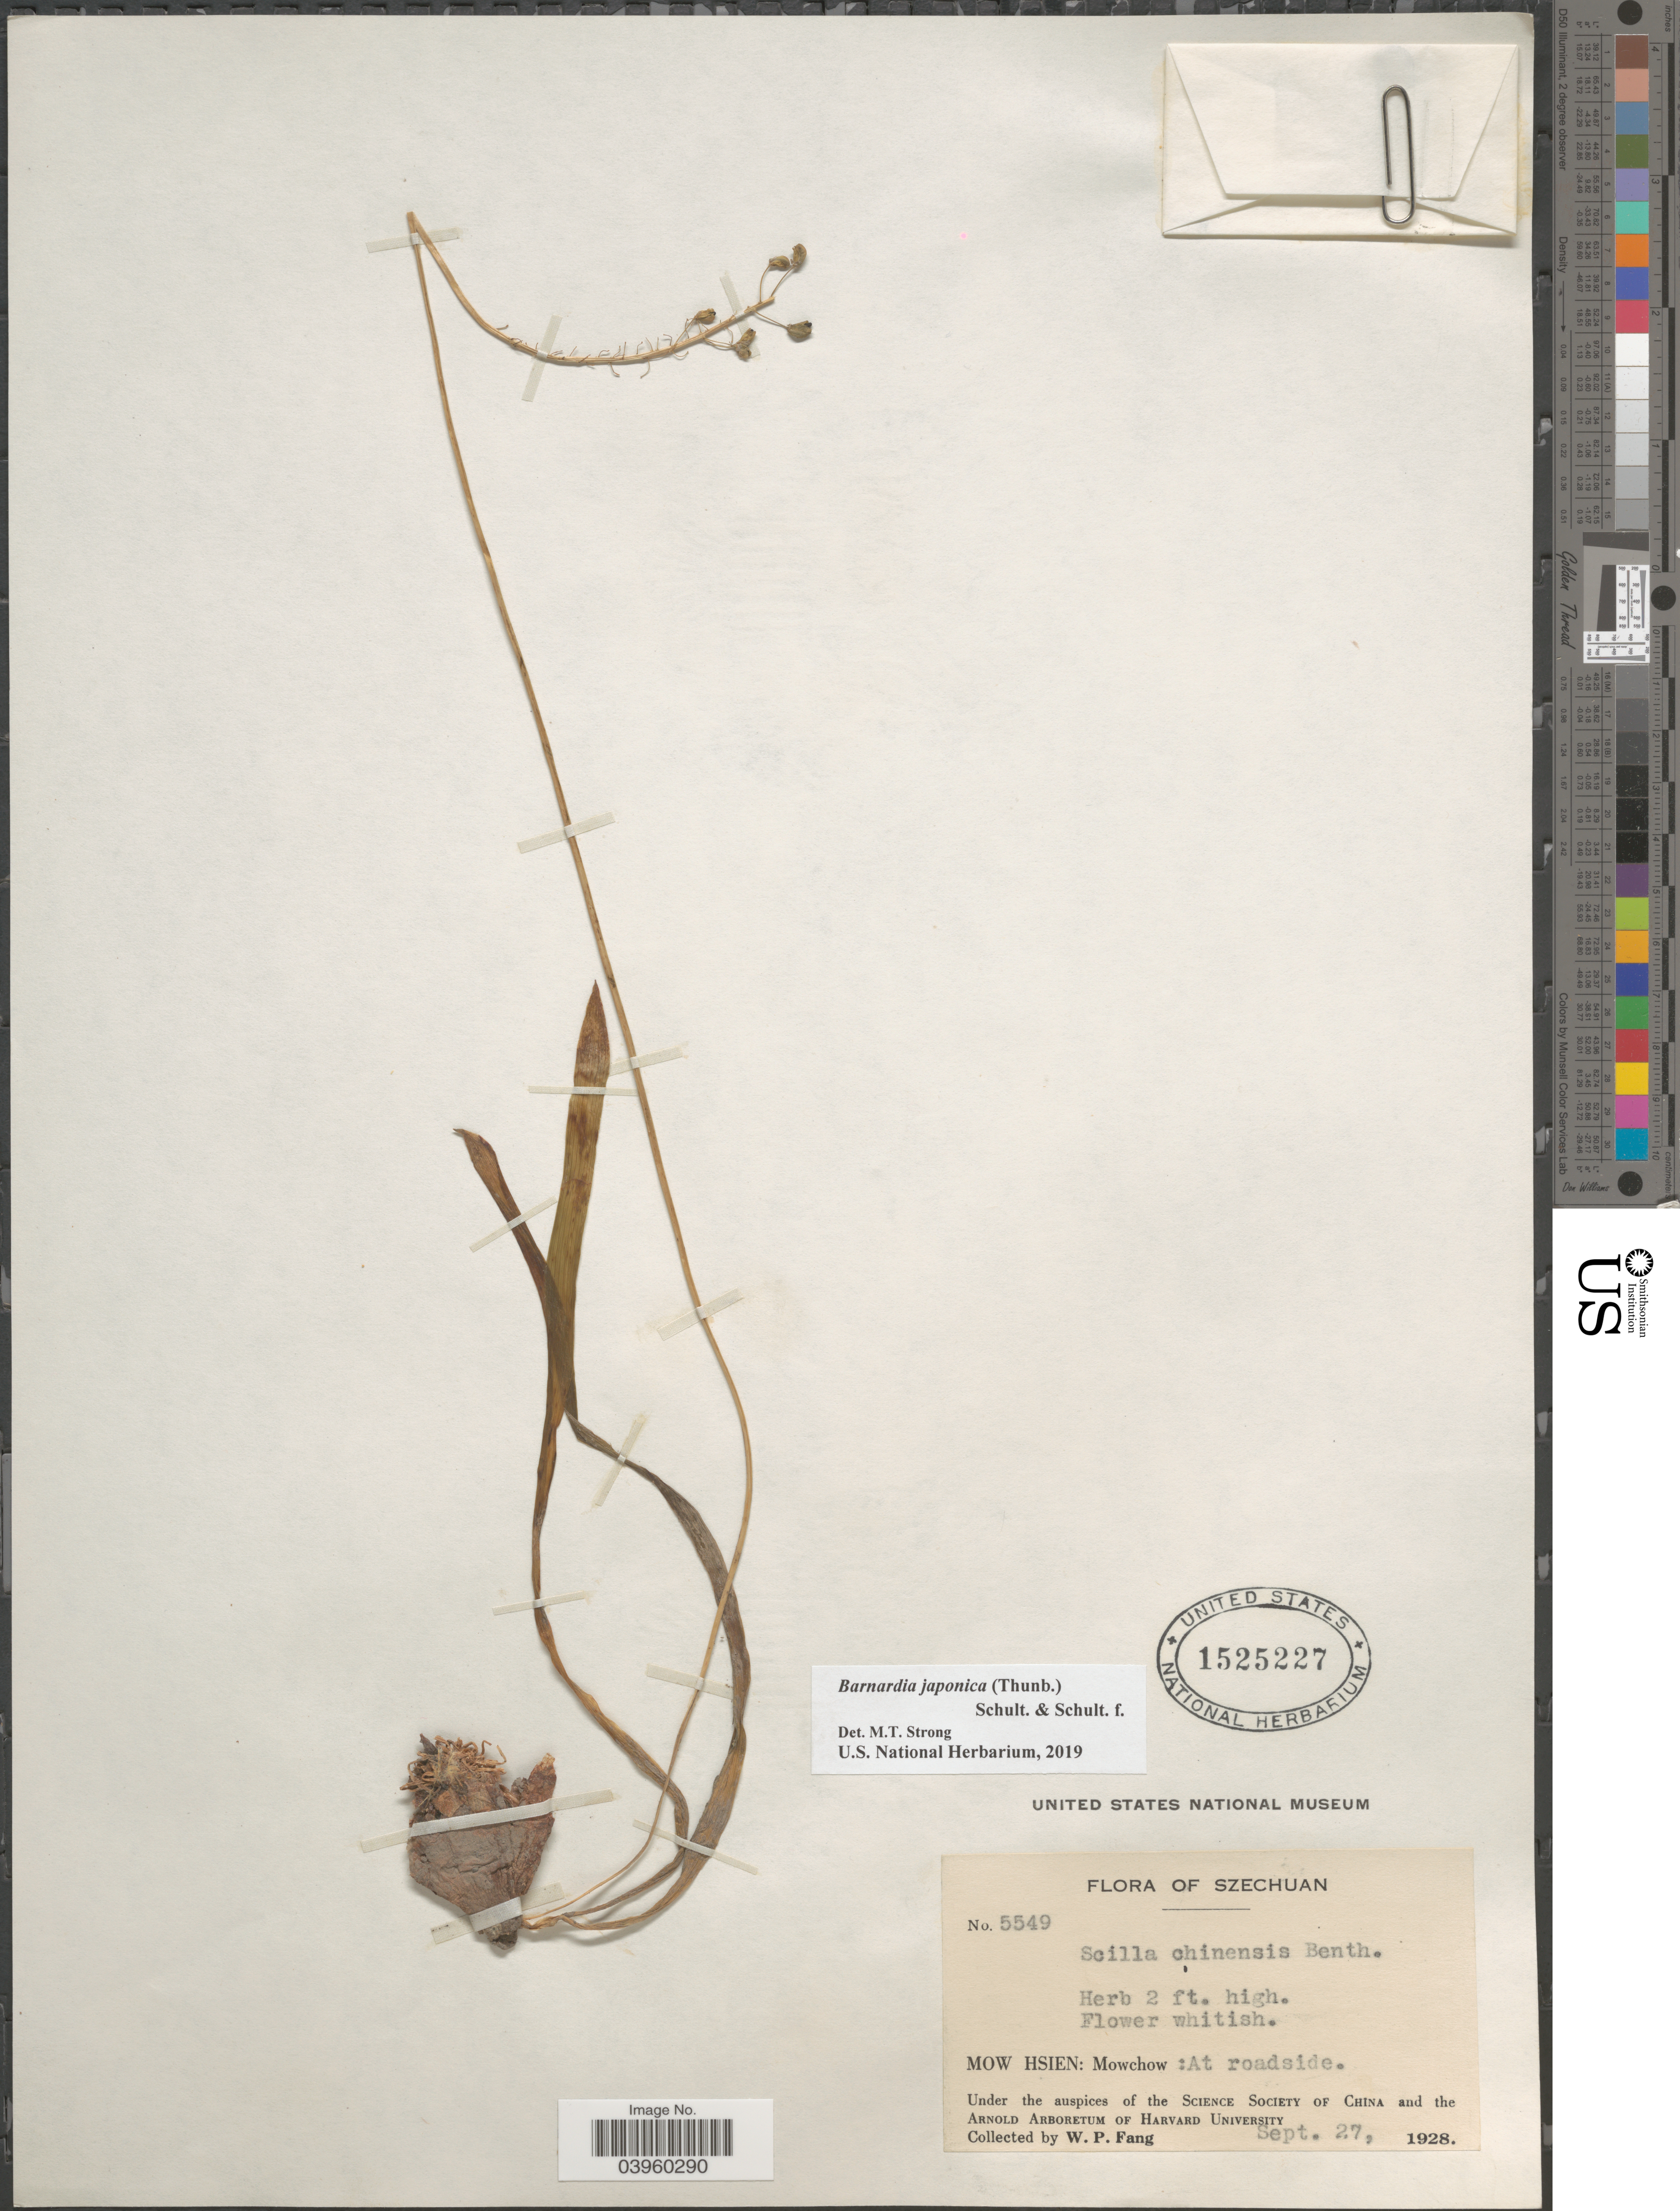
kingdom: Plantae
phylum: Tracheophyta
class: Liliopsida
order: Asparagales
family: Asparagaceae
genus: Barnardia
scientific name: Barnardia japonica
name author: (Thunb.) Schult. & Schult. f.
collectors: W. P. Fang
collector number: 5549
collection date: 1928-09-27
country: China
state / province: Sichuan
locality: Szechuan. Mow Hsien: Mowchow: At roadside.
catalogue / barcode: US 1525227